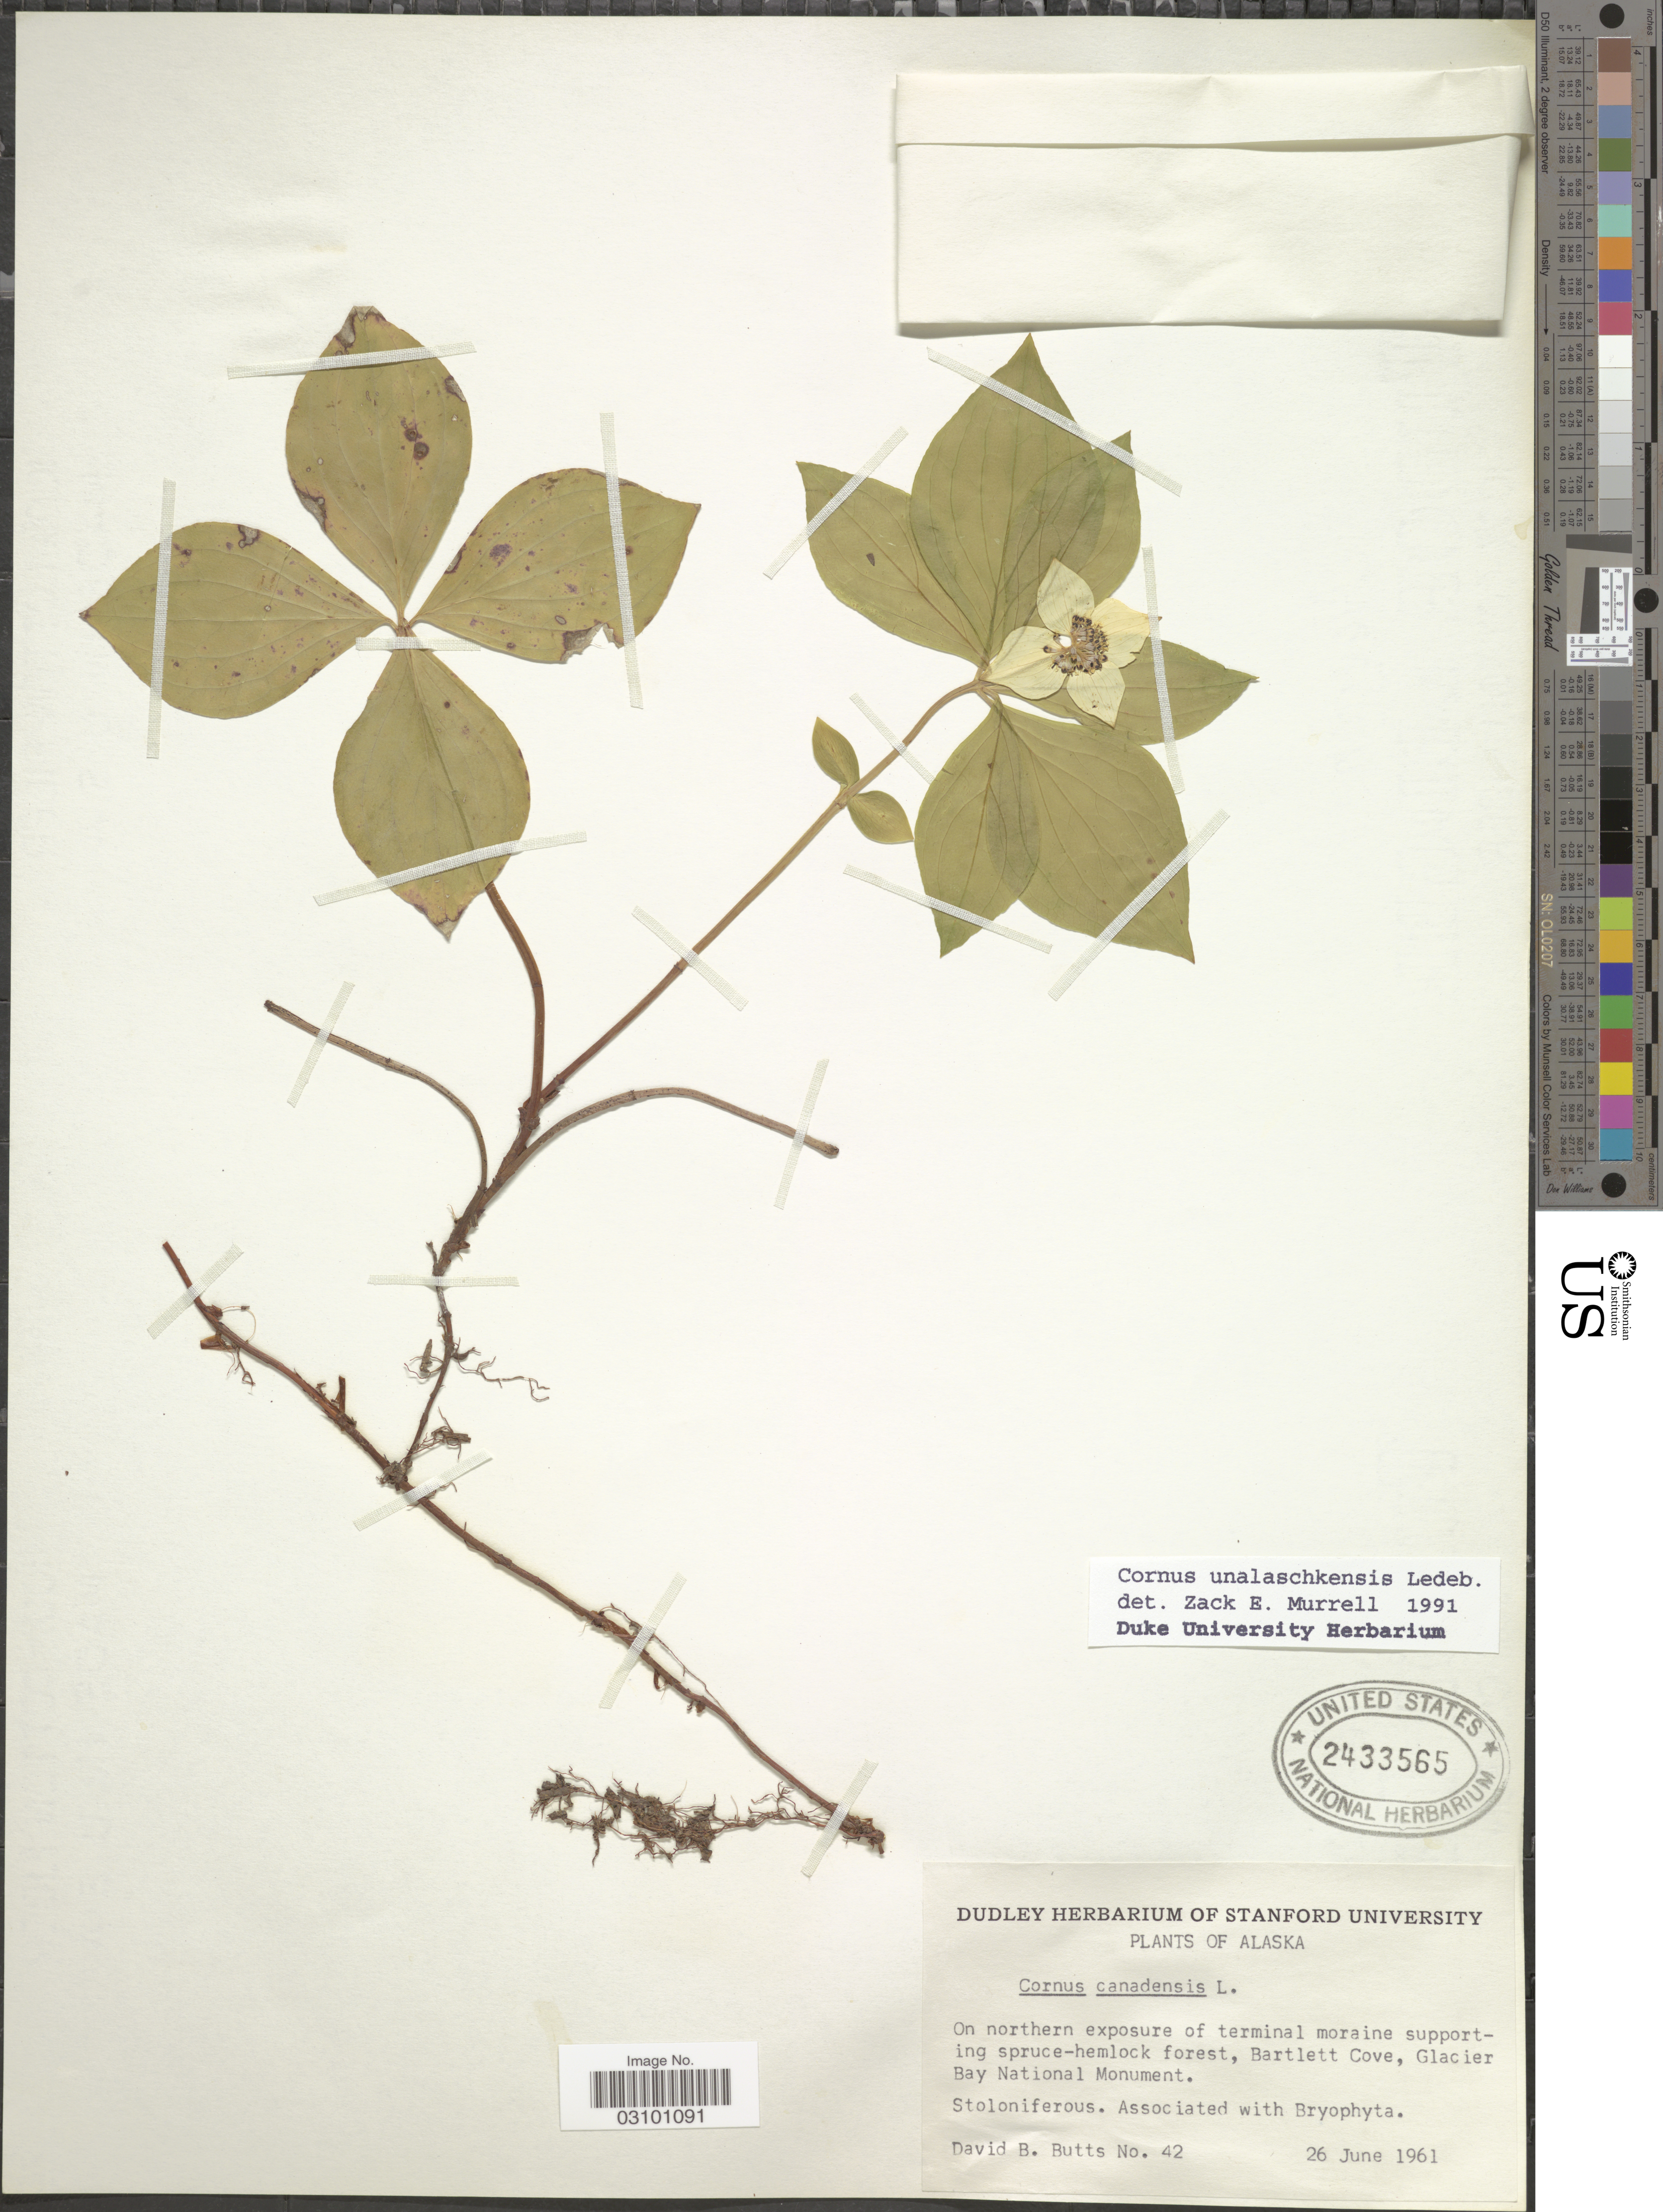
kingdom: Plantae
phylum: Tracheophyta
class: Magnoliopsida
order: Cornales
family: Cornaceae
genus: Cornus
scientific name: Cornus unalaschkensis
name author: Ledeb.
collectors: D. Butts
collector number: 42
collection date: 1961-06-26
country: United States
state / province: Alaska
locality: On northern exposure of terminal moraine supporting spruce-hemlock forest, Bartlett Cove, Glacier Bay National Monument.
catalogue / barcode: US 2433565